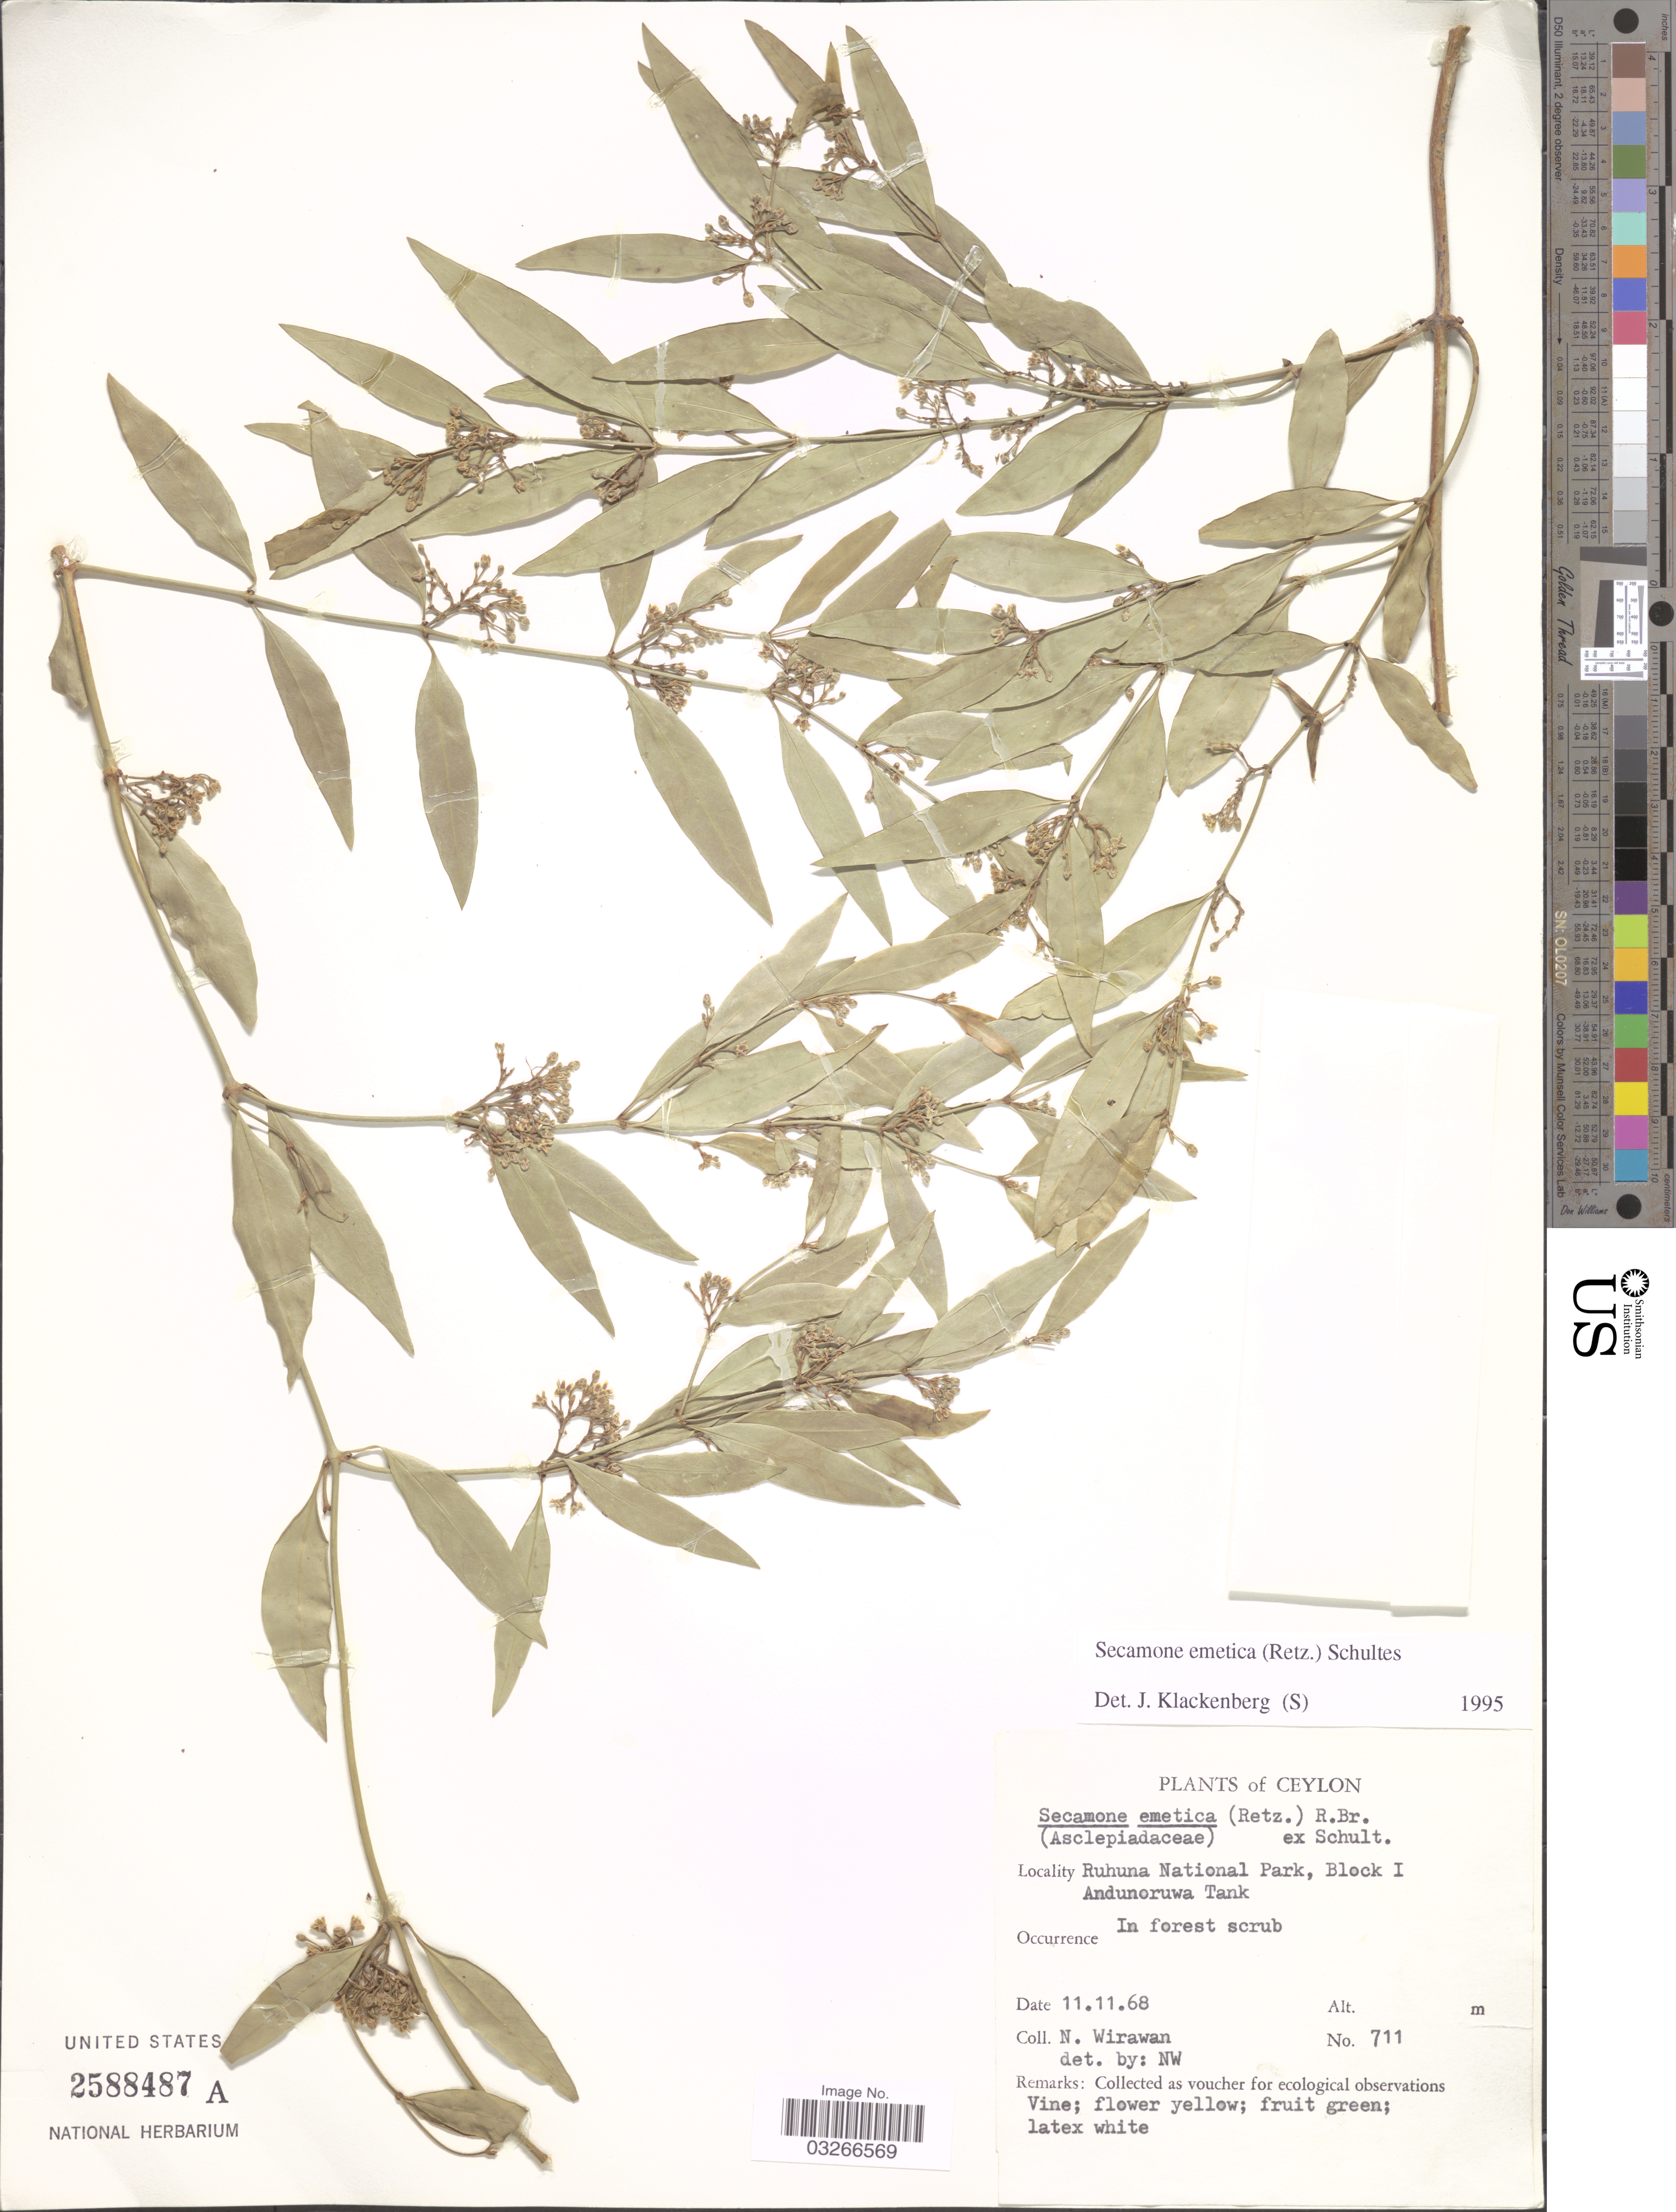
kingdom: Plantae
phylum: Tracheophyta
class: Magnoliopsida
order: Gentianales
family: Apocynaceae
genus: Secamone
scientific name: Secamone emetica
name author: (Retz.) R. Br. ex Schult.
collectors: N. Wirawan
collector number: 711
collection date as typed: Transcribed d/m/y: 11/11/68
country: Sri Lanka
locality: Ceylon. Ruhuna National Park, Block I. Andunoruwa Tank.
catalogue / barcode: US 2588487A